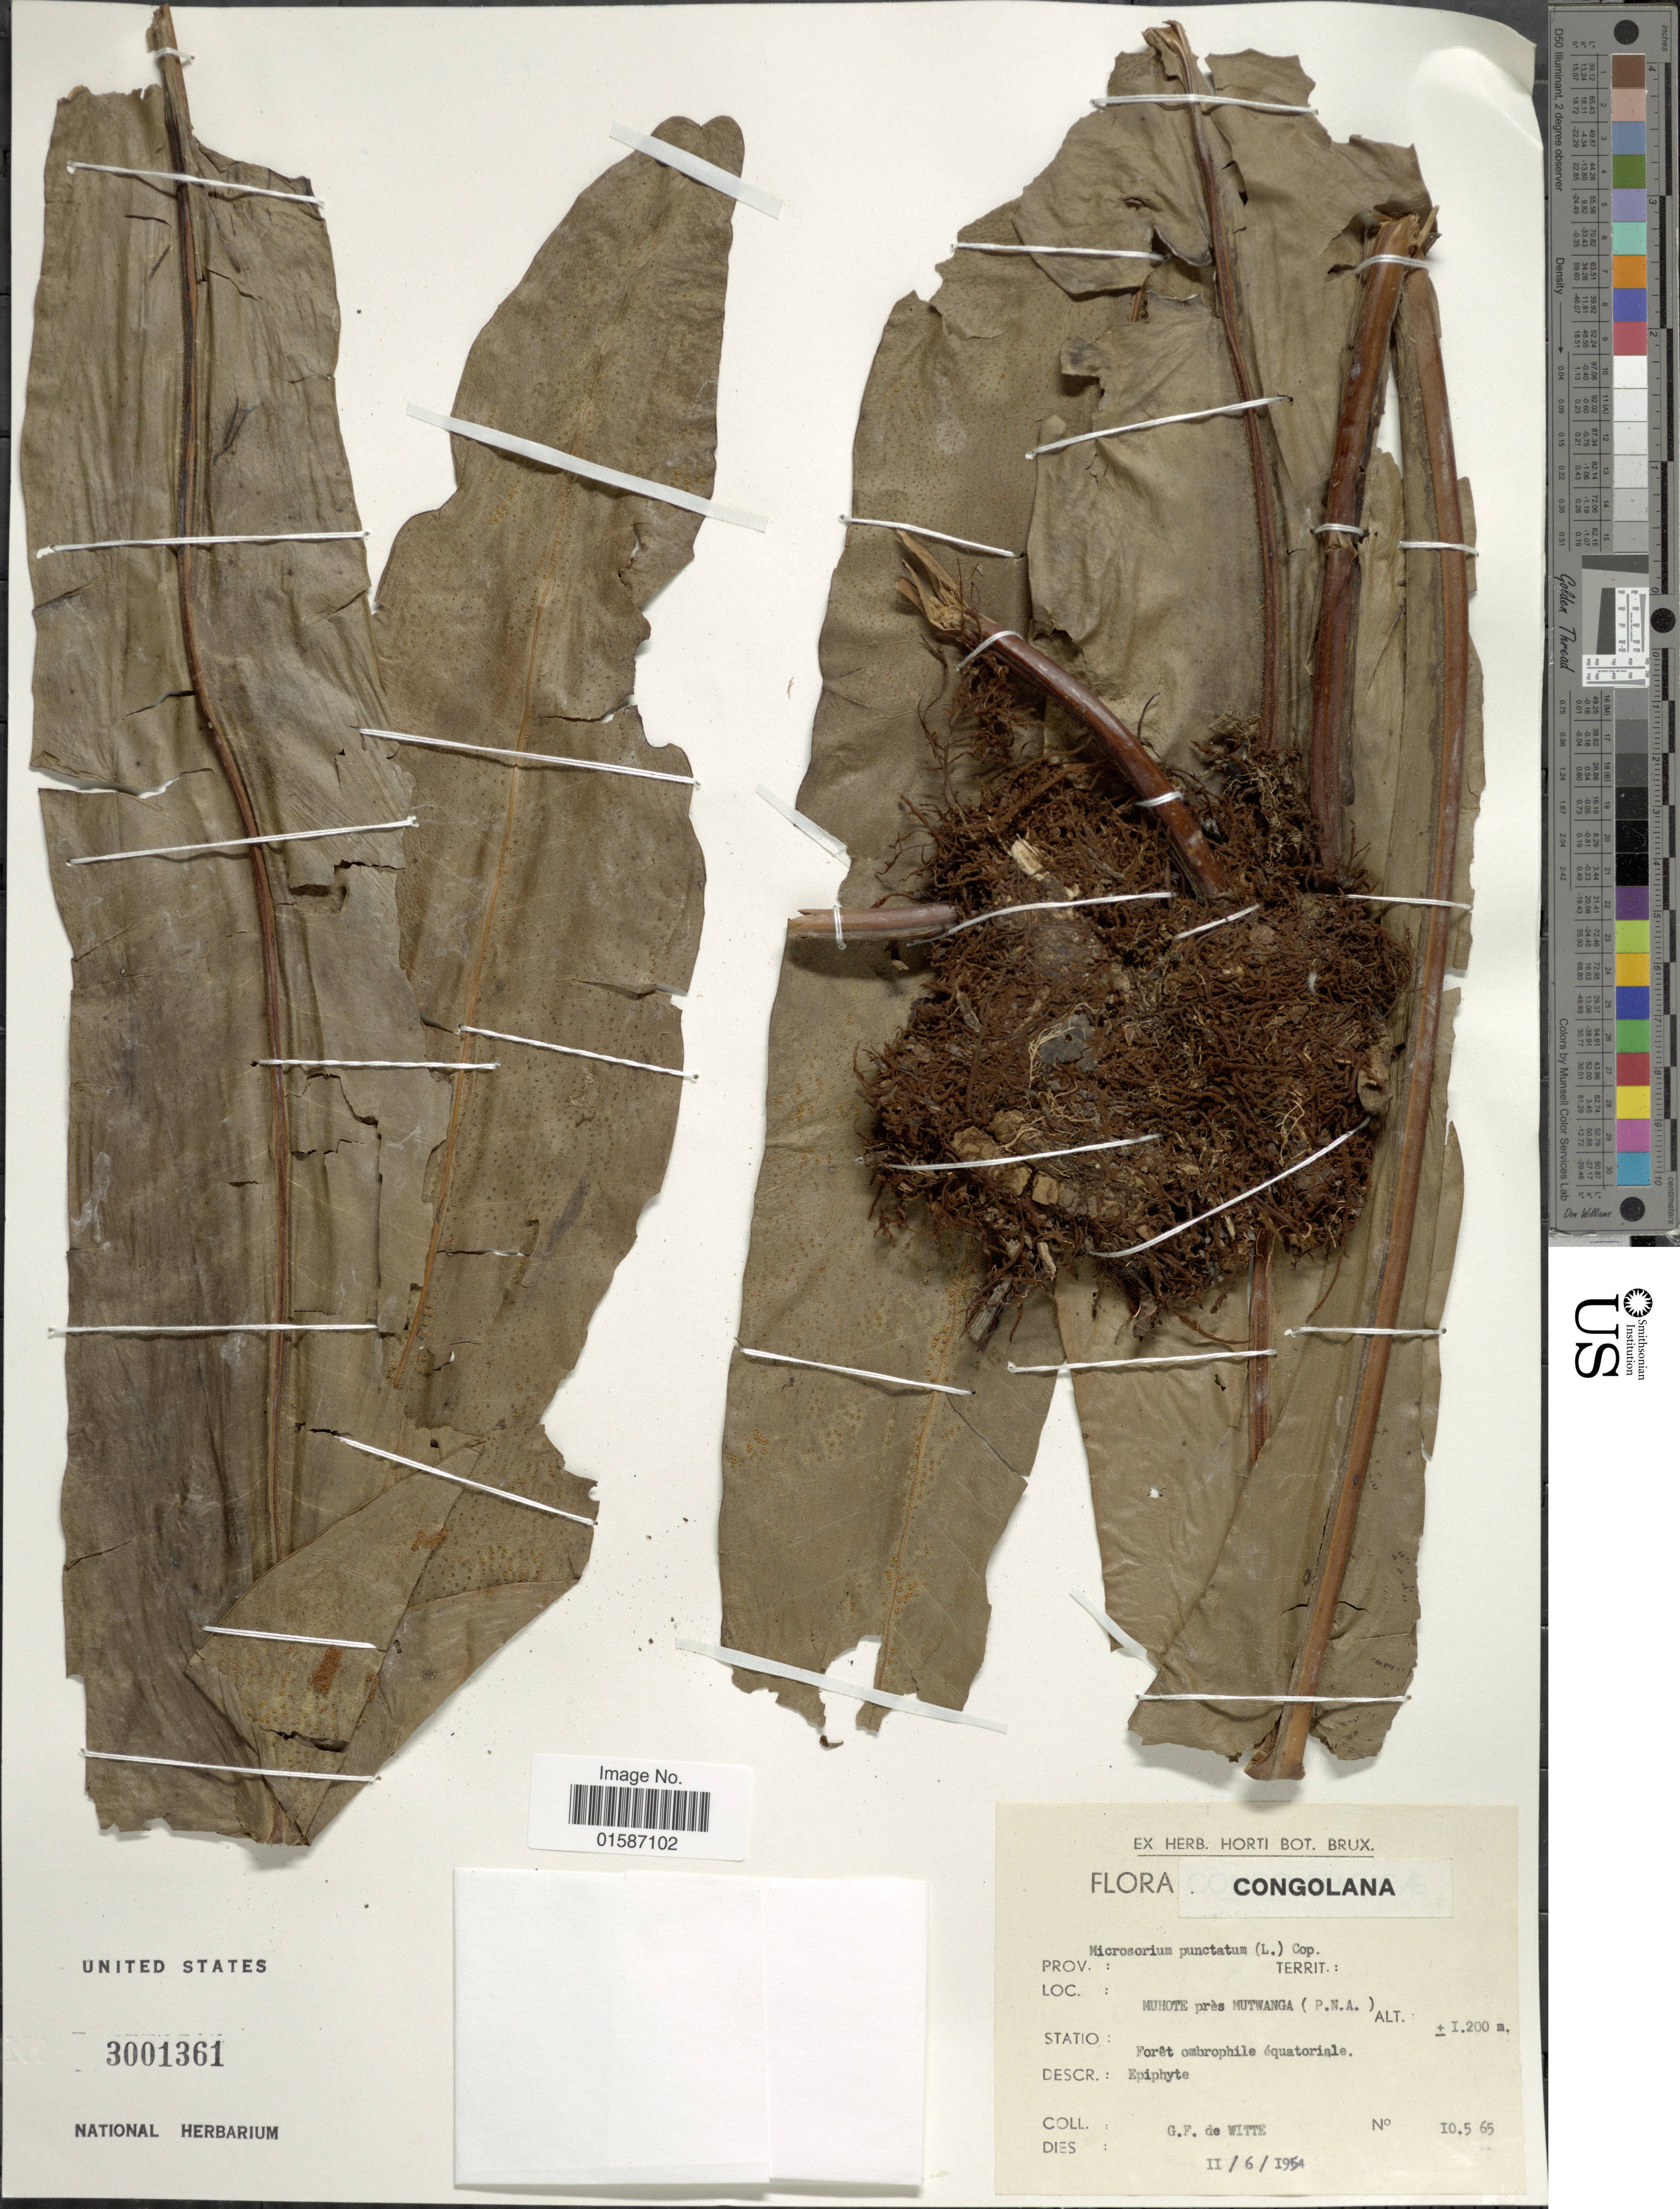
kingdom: Plantae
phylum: Tracheophyta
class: Polypodiopsida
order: Polypodiales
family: Polypodiaceae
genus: Microsorum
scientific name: Microsorum punctatum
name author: (L.) Copel.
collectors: G. F. Witte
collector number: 10565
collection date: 1954-02-06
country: Congo, Democratic Republic of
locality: Congolana, Muhote près Mutwanga (P.N.A.)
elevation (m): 1200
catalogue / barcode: US 3001361